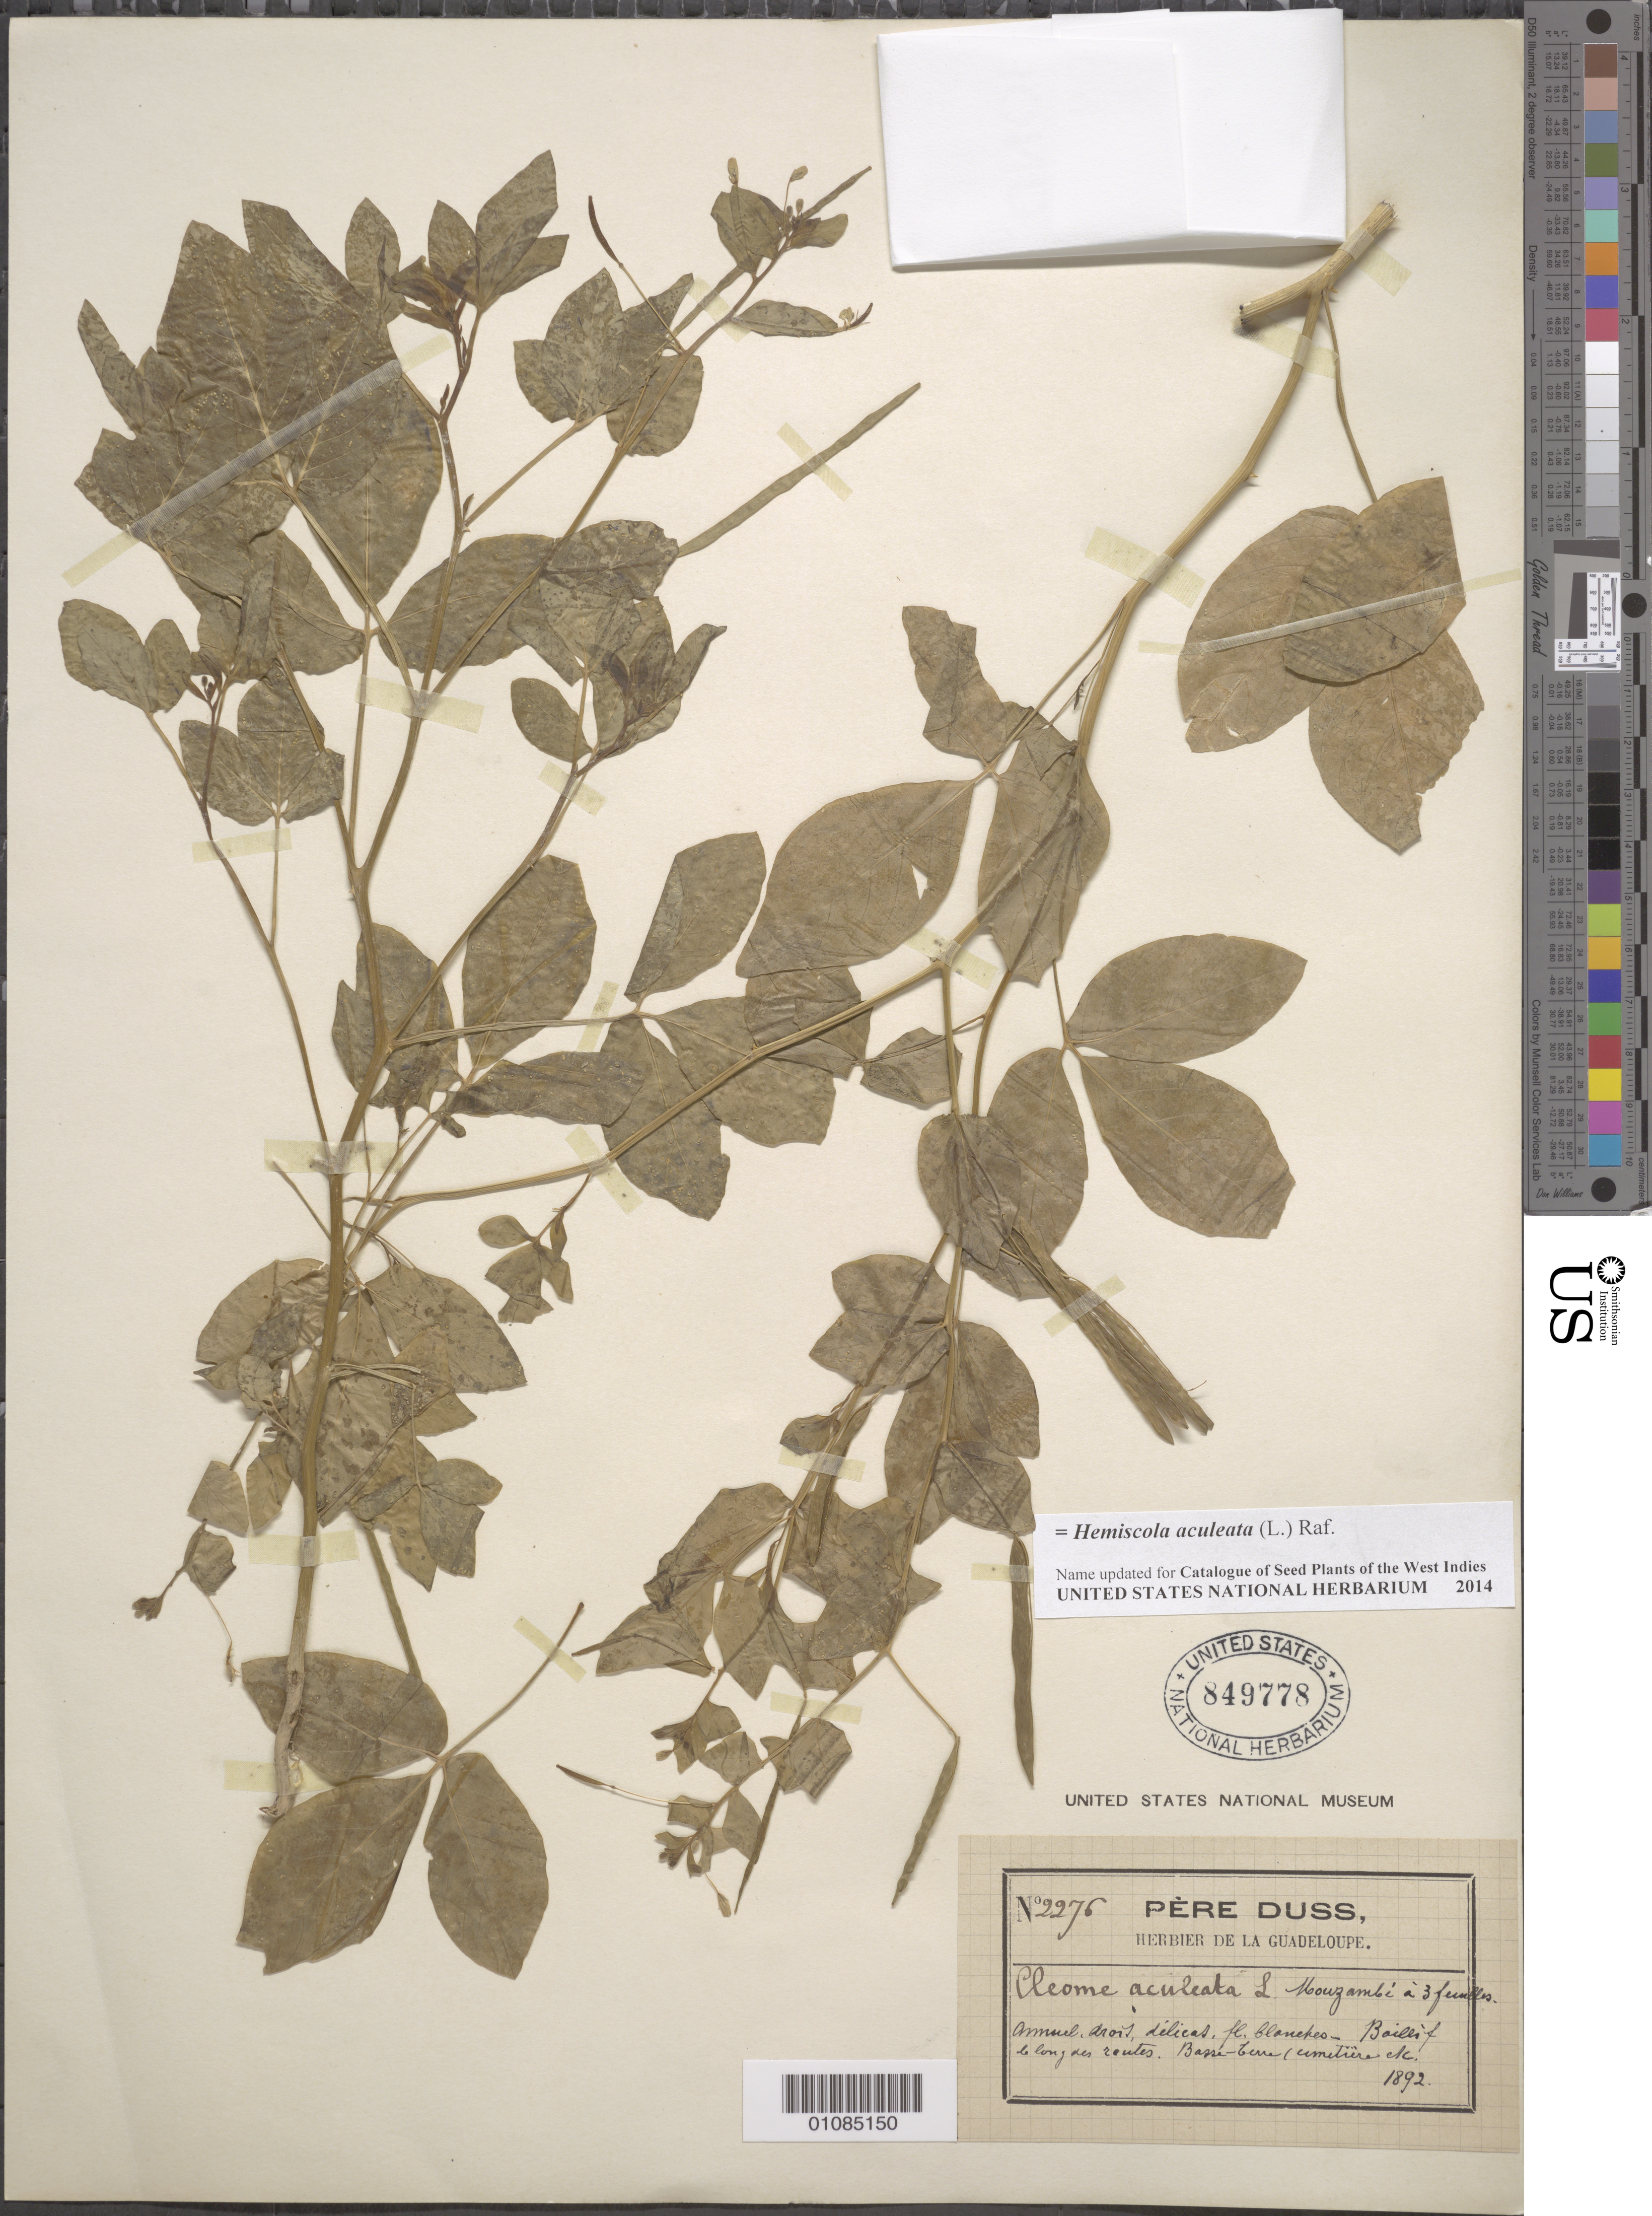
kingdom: Plantae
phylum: Tracheophyta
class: Magnoliopsida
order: Brassicales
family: Cleomaceae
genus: Tarenaya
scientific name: Tarenaya aculeata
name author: (L.) Soares Neto & Roalson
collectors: Père Duss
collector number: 2276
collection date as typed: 1892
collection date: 1892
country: Guadeloupe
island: Basse Terre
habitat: Bailles le long des routes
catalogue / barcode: US 849778